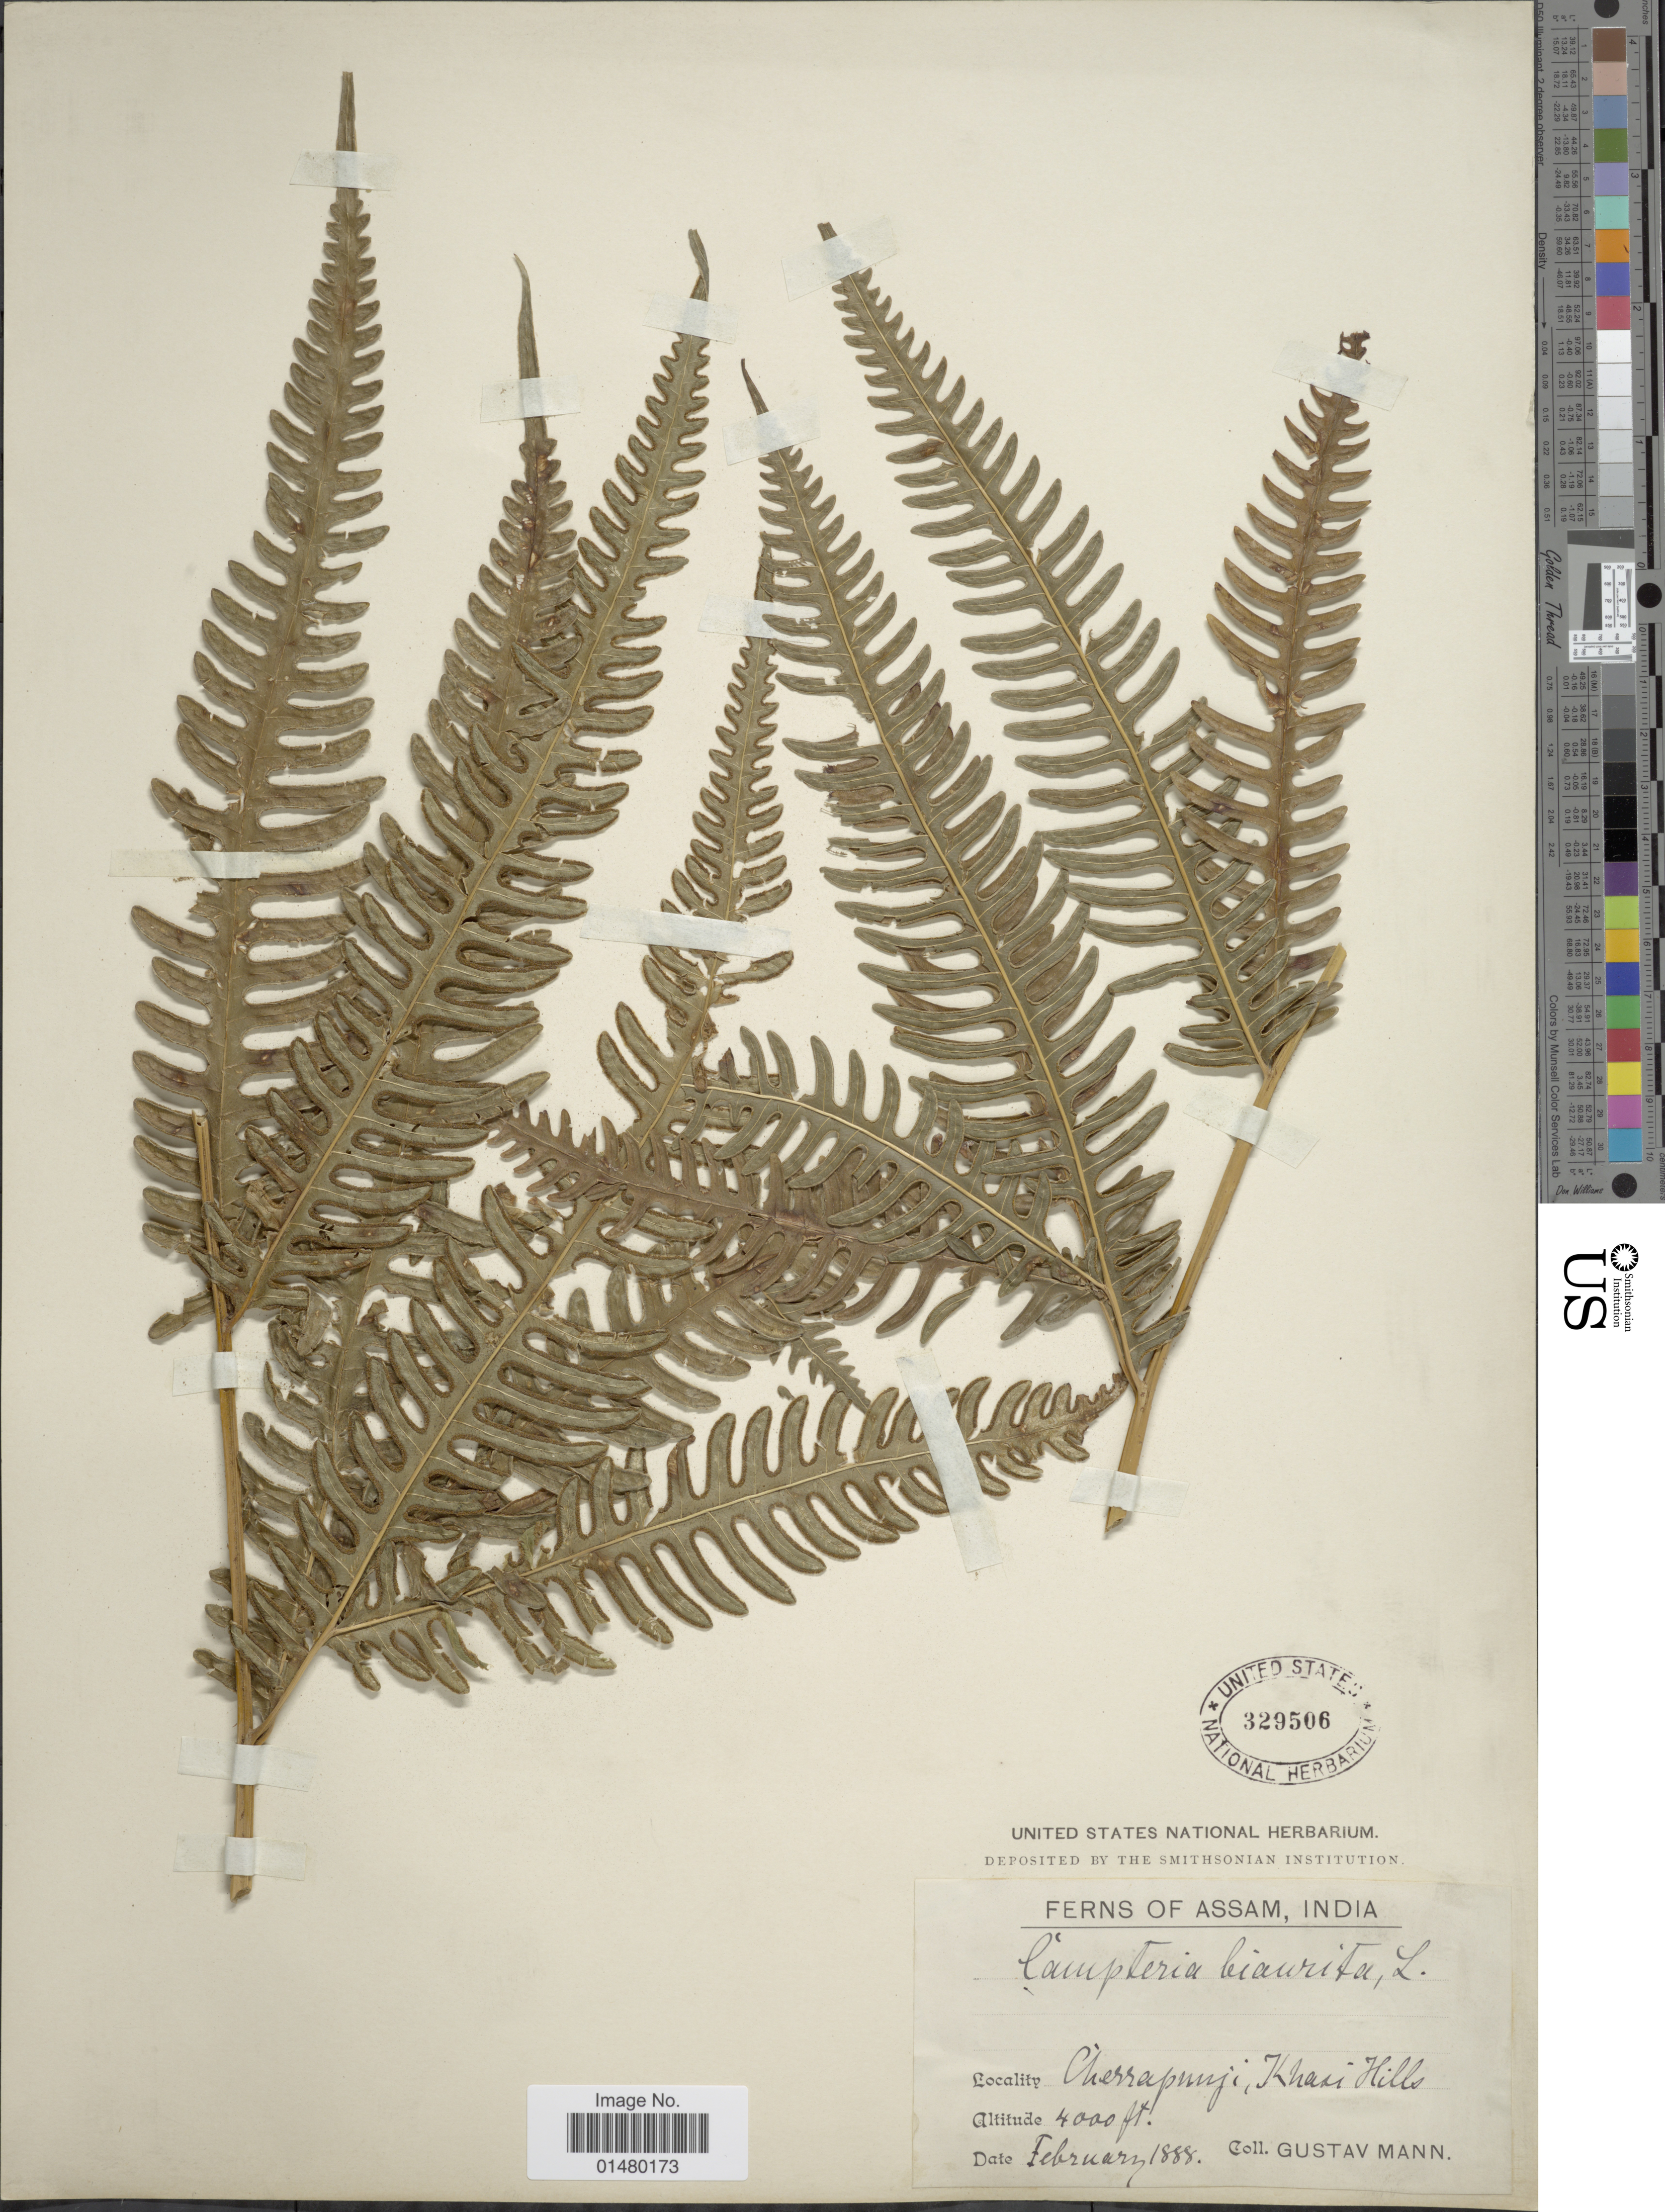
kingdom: Plantae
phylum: Tracheophyta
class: Polypodiopsida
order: Polypodiales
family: Pteridaceae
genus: Pteris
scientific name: Pteris biaurita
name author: L.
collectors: G. Mann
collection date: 1888-02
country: India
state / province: Meghalaya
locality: Cherrapunji; Khasi Hills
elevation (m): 1219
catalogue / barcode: US 329506